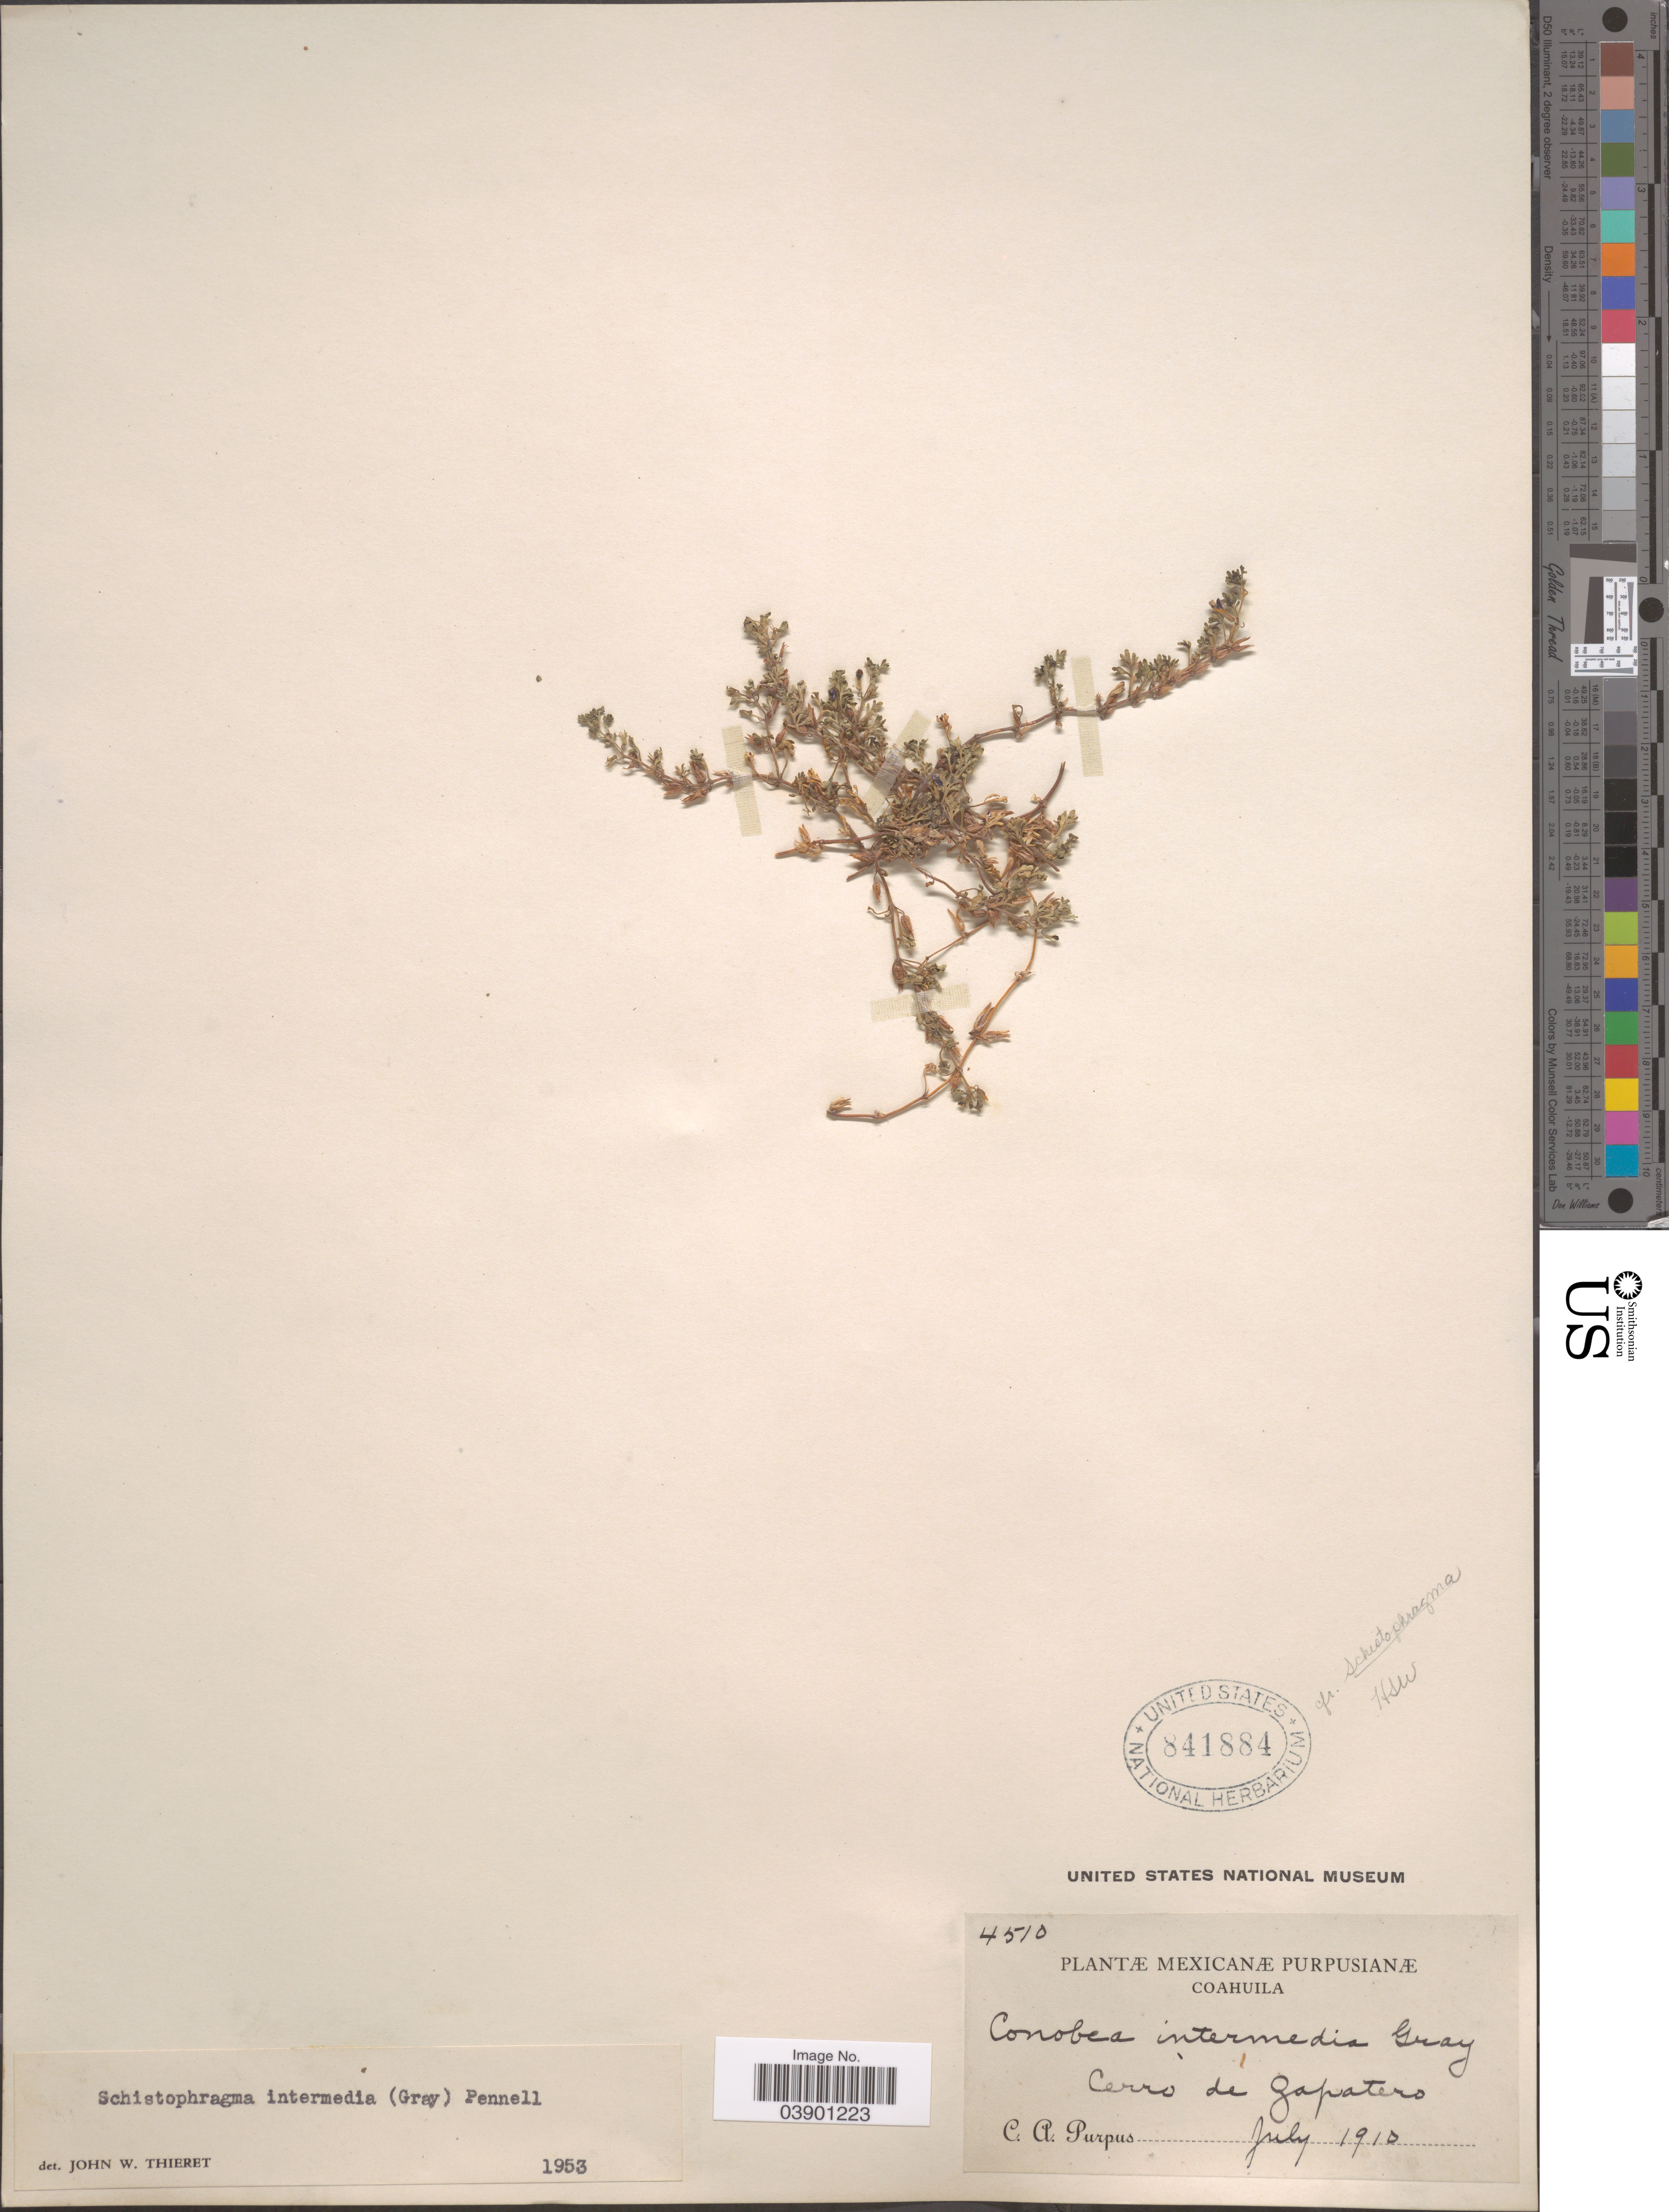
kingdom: Plantae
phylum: Tracheophyta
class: Magnoliopsida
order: Lamiales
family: Plantaginaceae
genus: Conobea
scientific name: Conobea intermedia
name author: A. Gray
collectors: C. A. Purpus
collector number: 4510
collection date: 1910-07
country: Mexico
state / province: Coahuila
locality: Cerro de Zapatero.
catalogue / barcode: US 841884